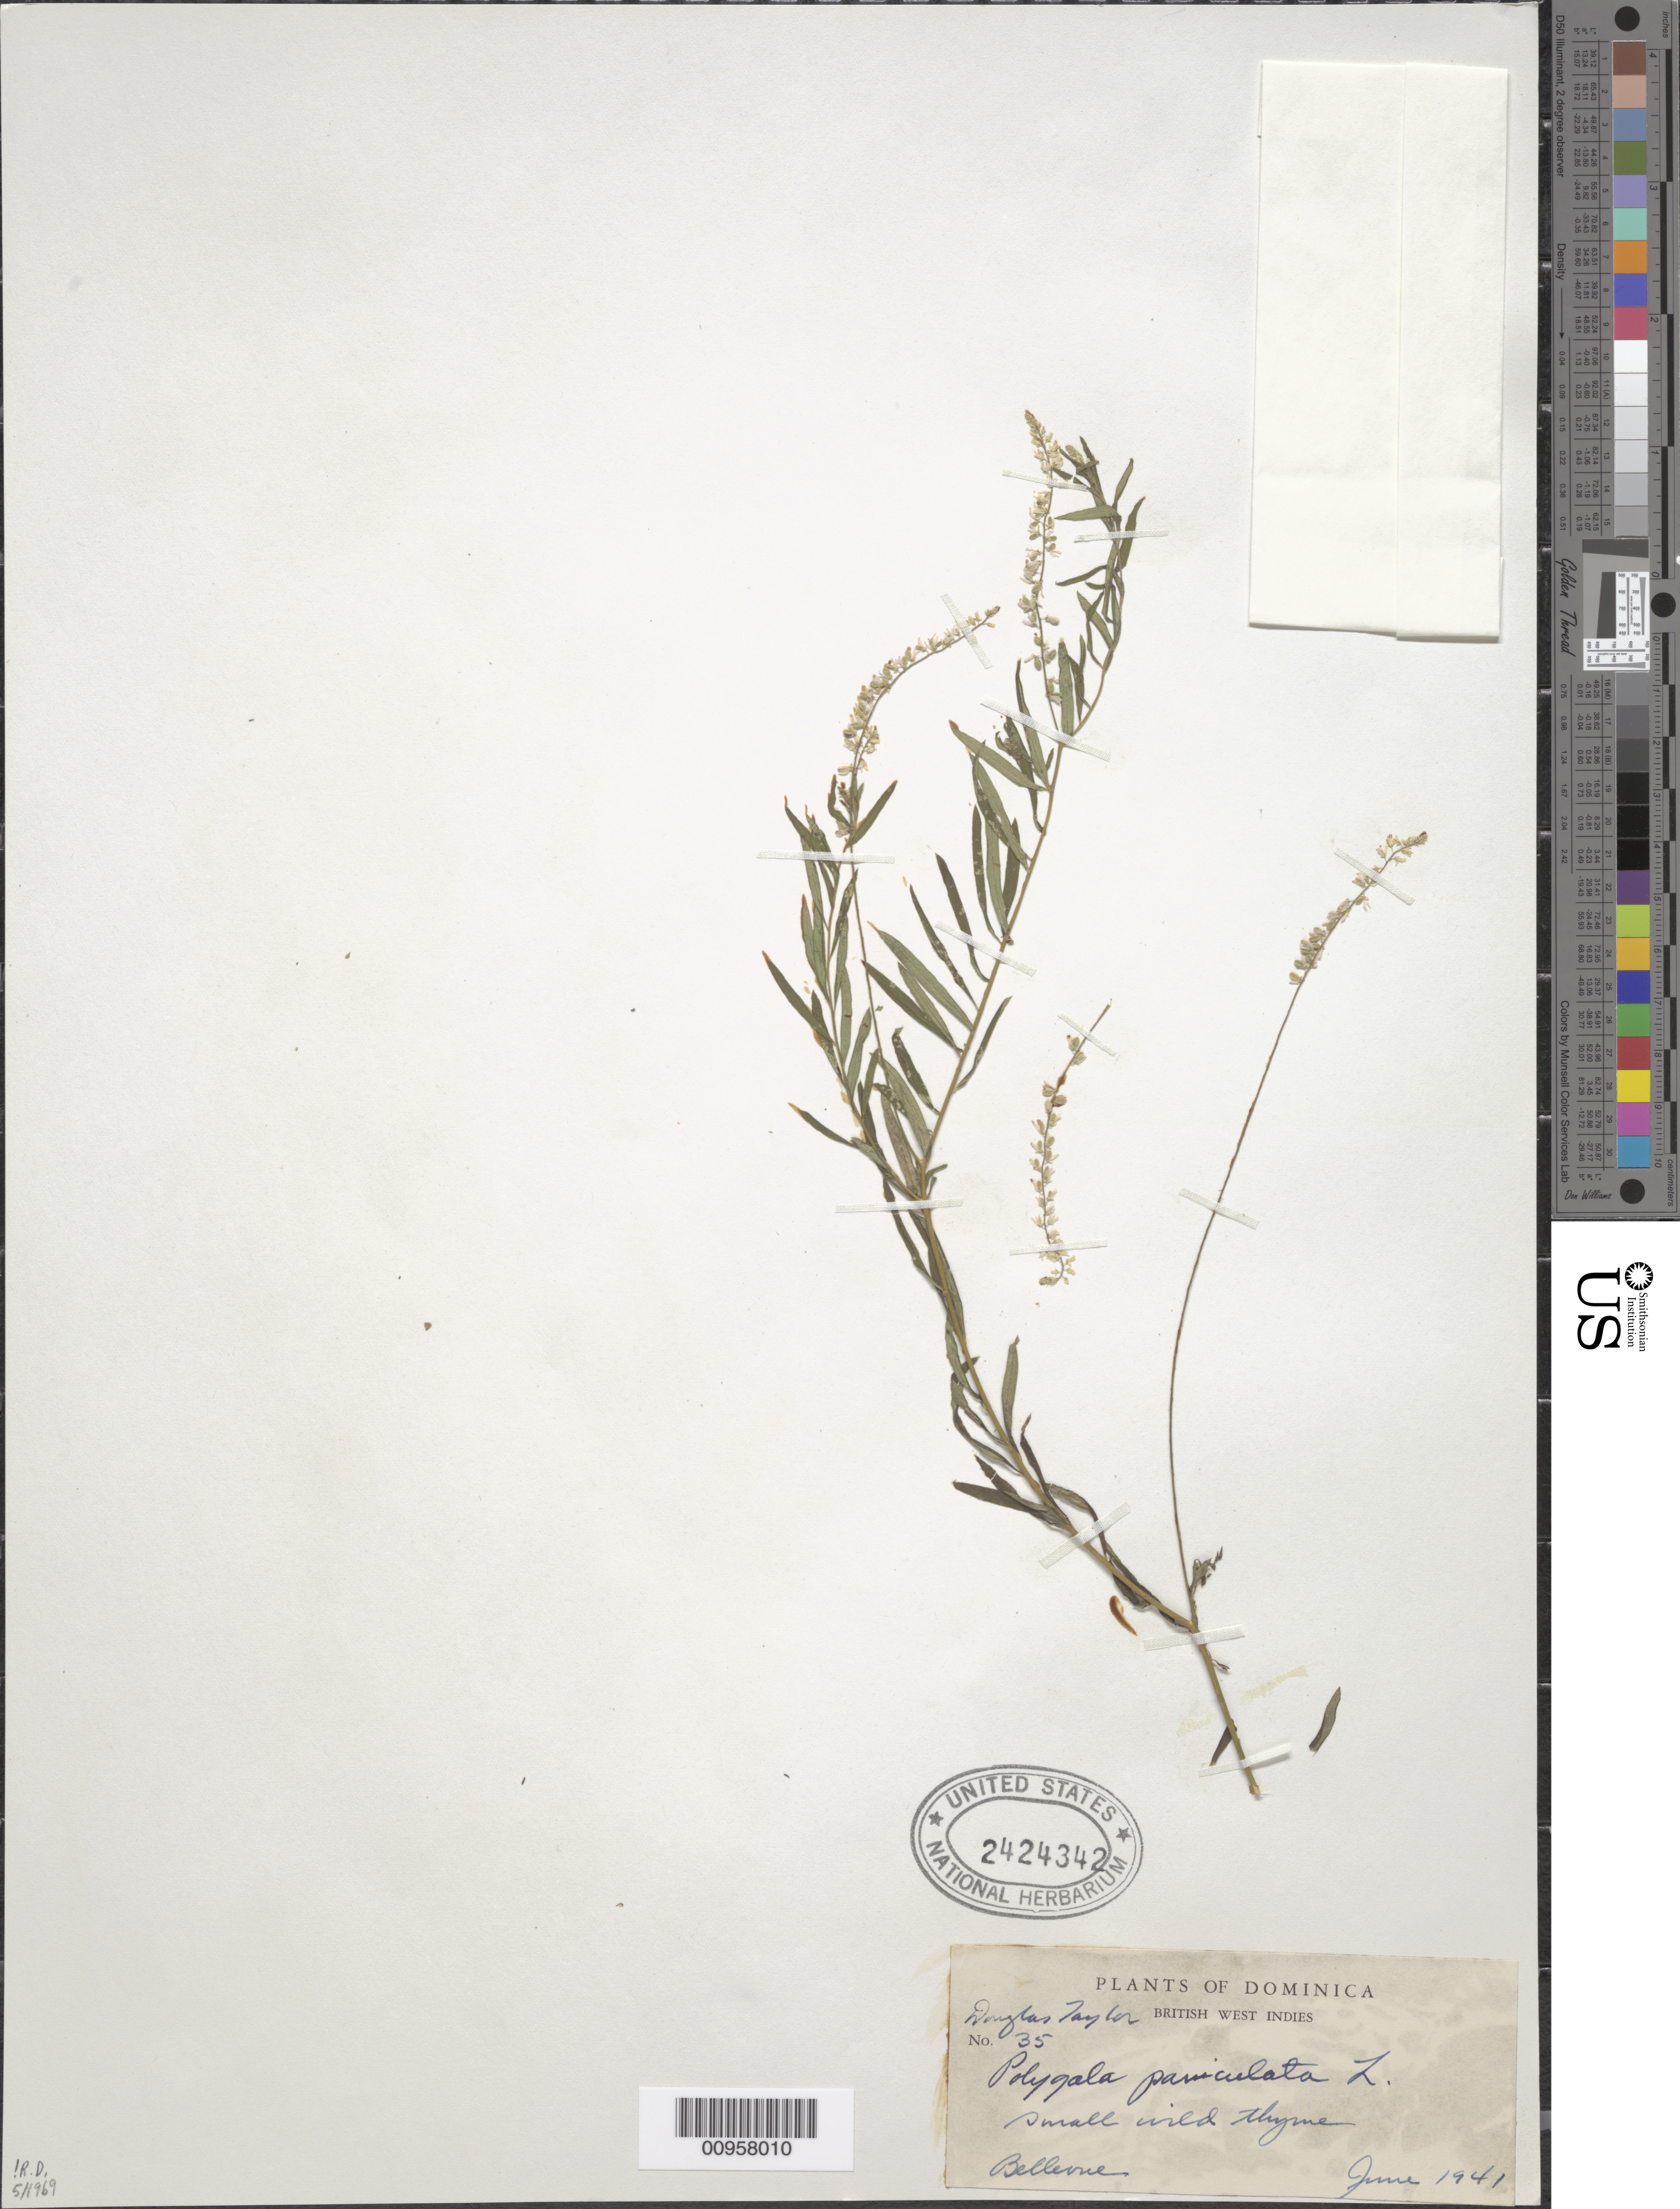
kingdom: Plantae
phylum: Tracheophyta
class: Magnoliopsida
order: Fabales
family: Polygalaceae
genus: Polygala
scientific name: Polygala paniculata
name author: L.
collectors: D. Taylor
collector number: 35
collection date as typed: Jun 1941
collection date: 1941-06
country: Dominica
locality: Bellevue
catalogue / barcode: US 2424342